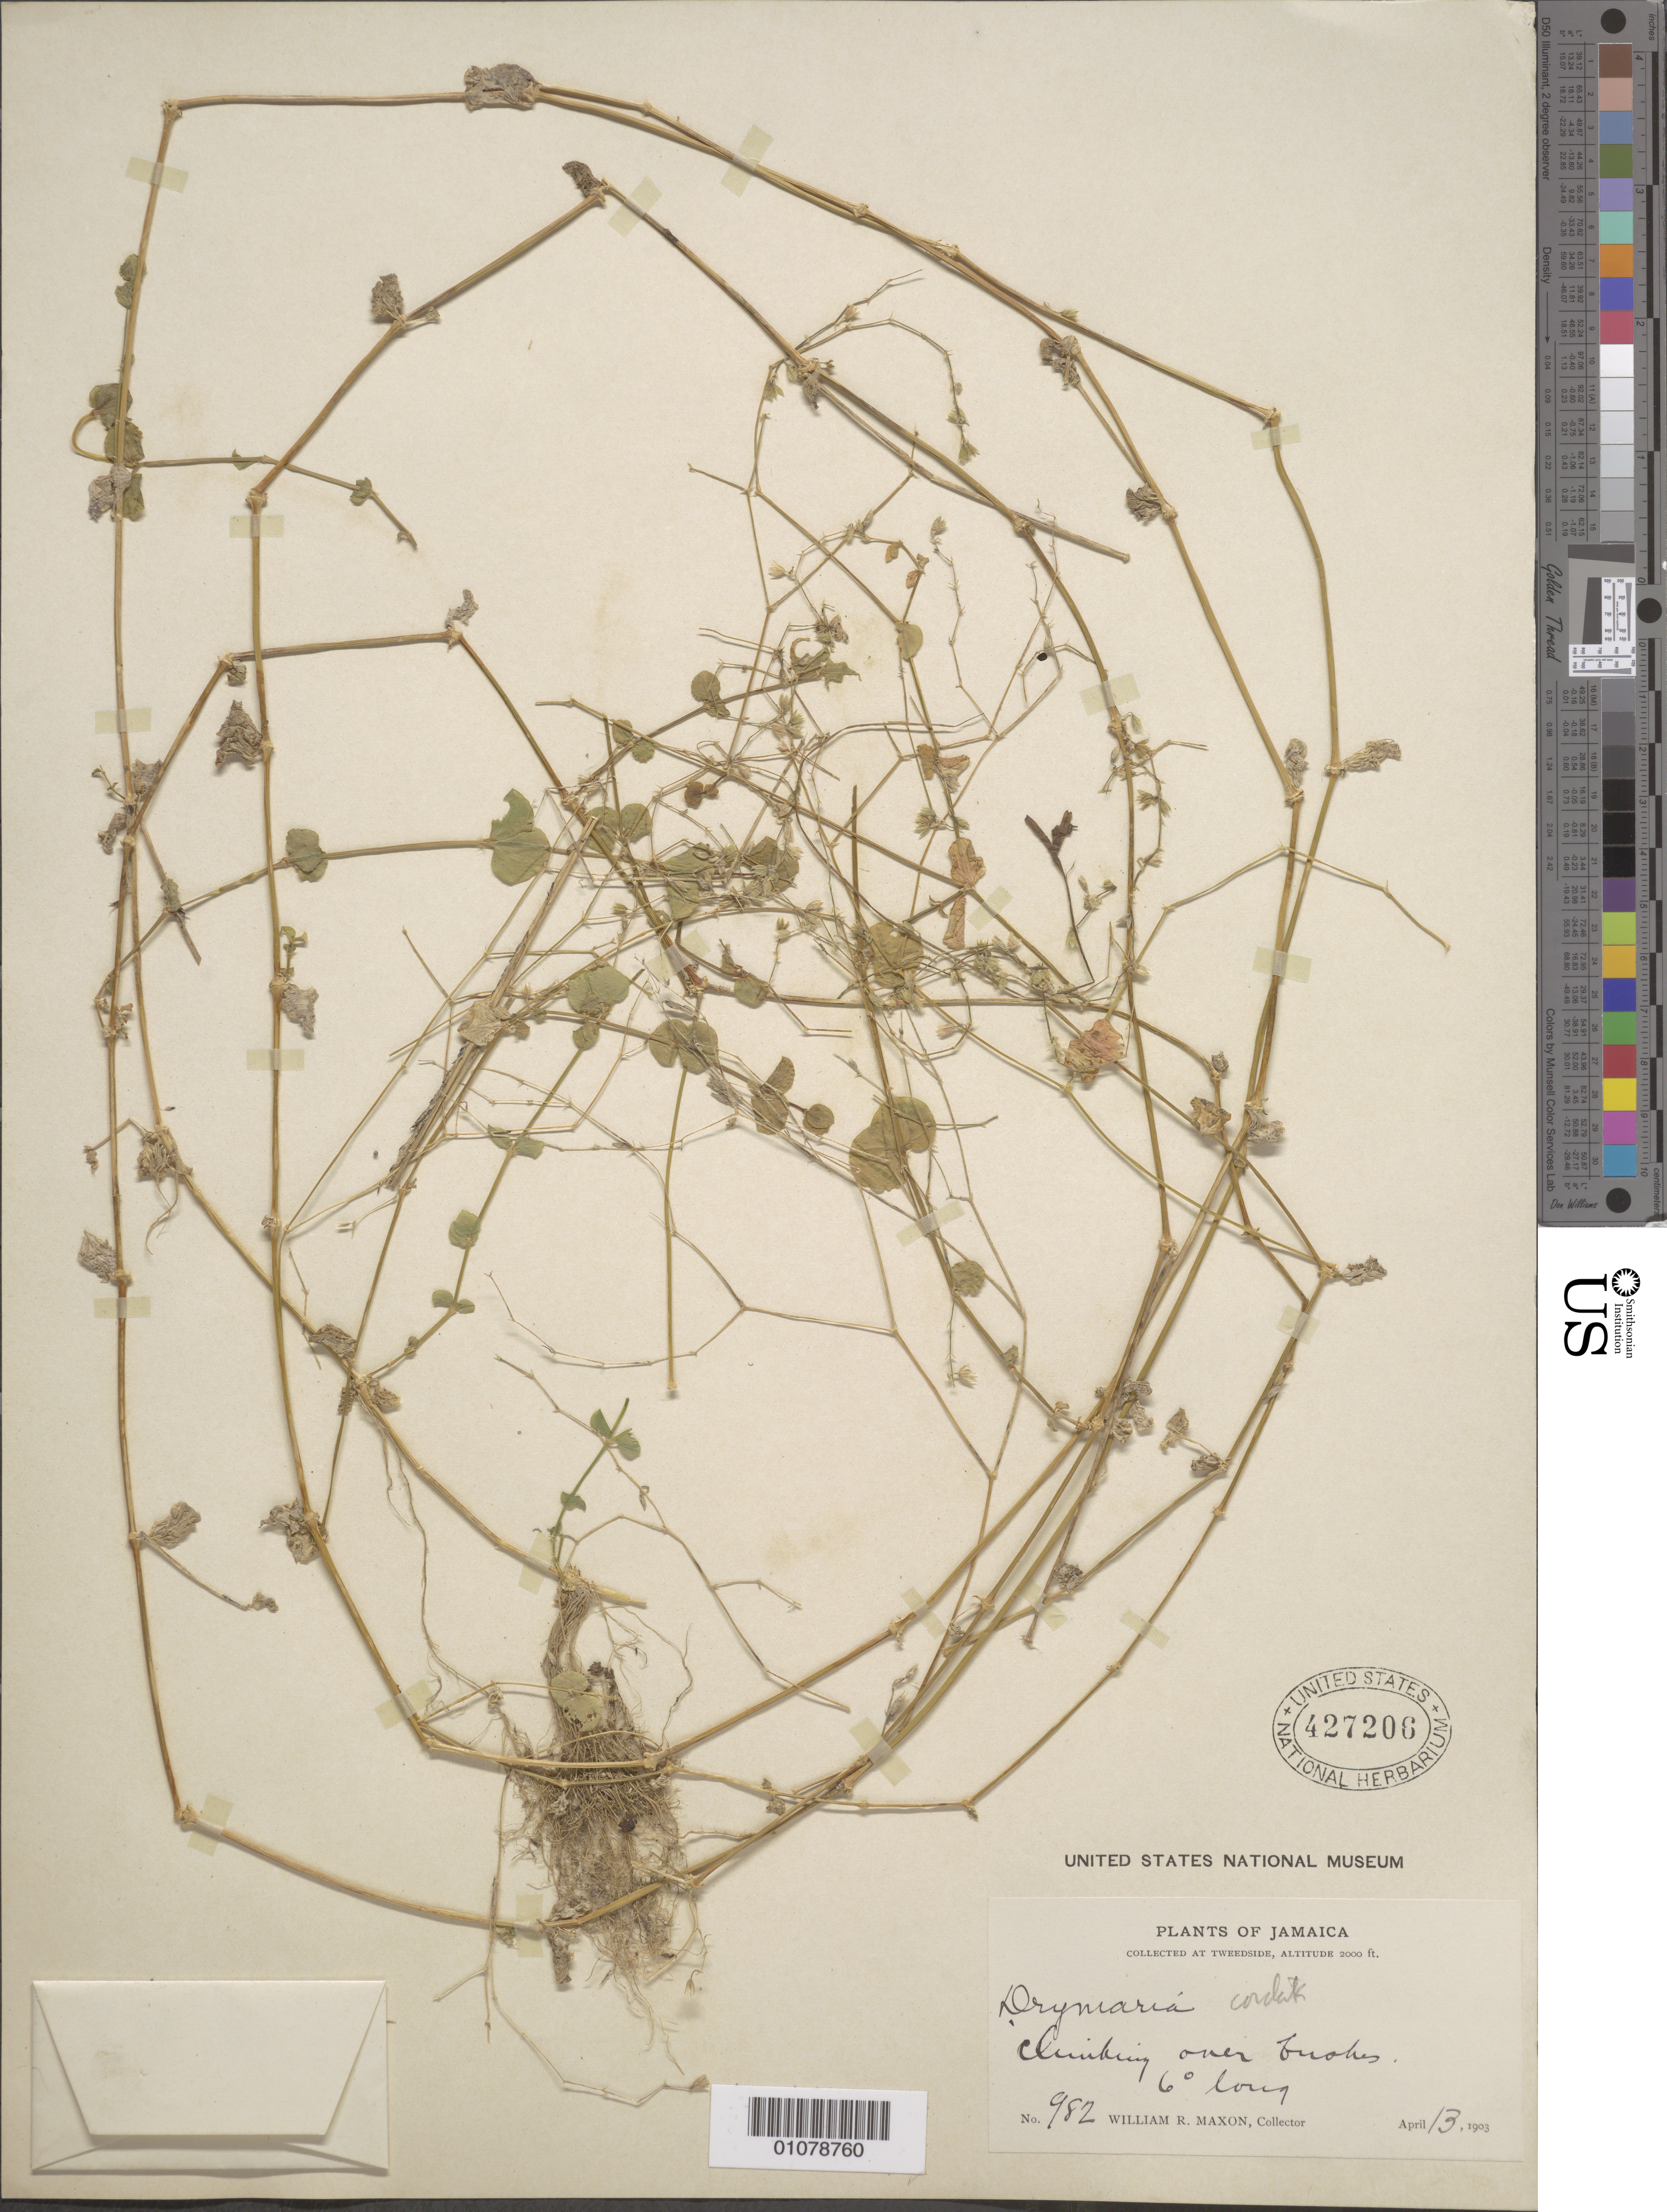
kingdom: Plantae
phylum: Tracheophyta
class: Magnoliopsida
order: Caryophyllales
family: Caryophyllaceae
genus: Drymaria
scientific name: Drymaria cordata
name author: (L.) Willd. ex Schult.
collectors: W. R. Maxon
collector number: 982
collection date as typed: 13 Apr 1903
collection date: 1903-04-13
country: Jamaica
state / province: Clarendon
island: Jamaica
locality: Tweedside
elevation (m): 610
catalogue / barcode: US 427206